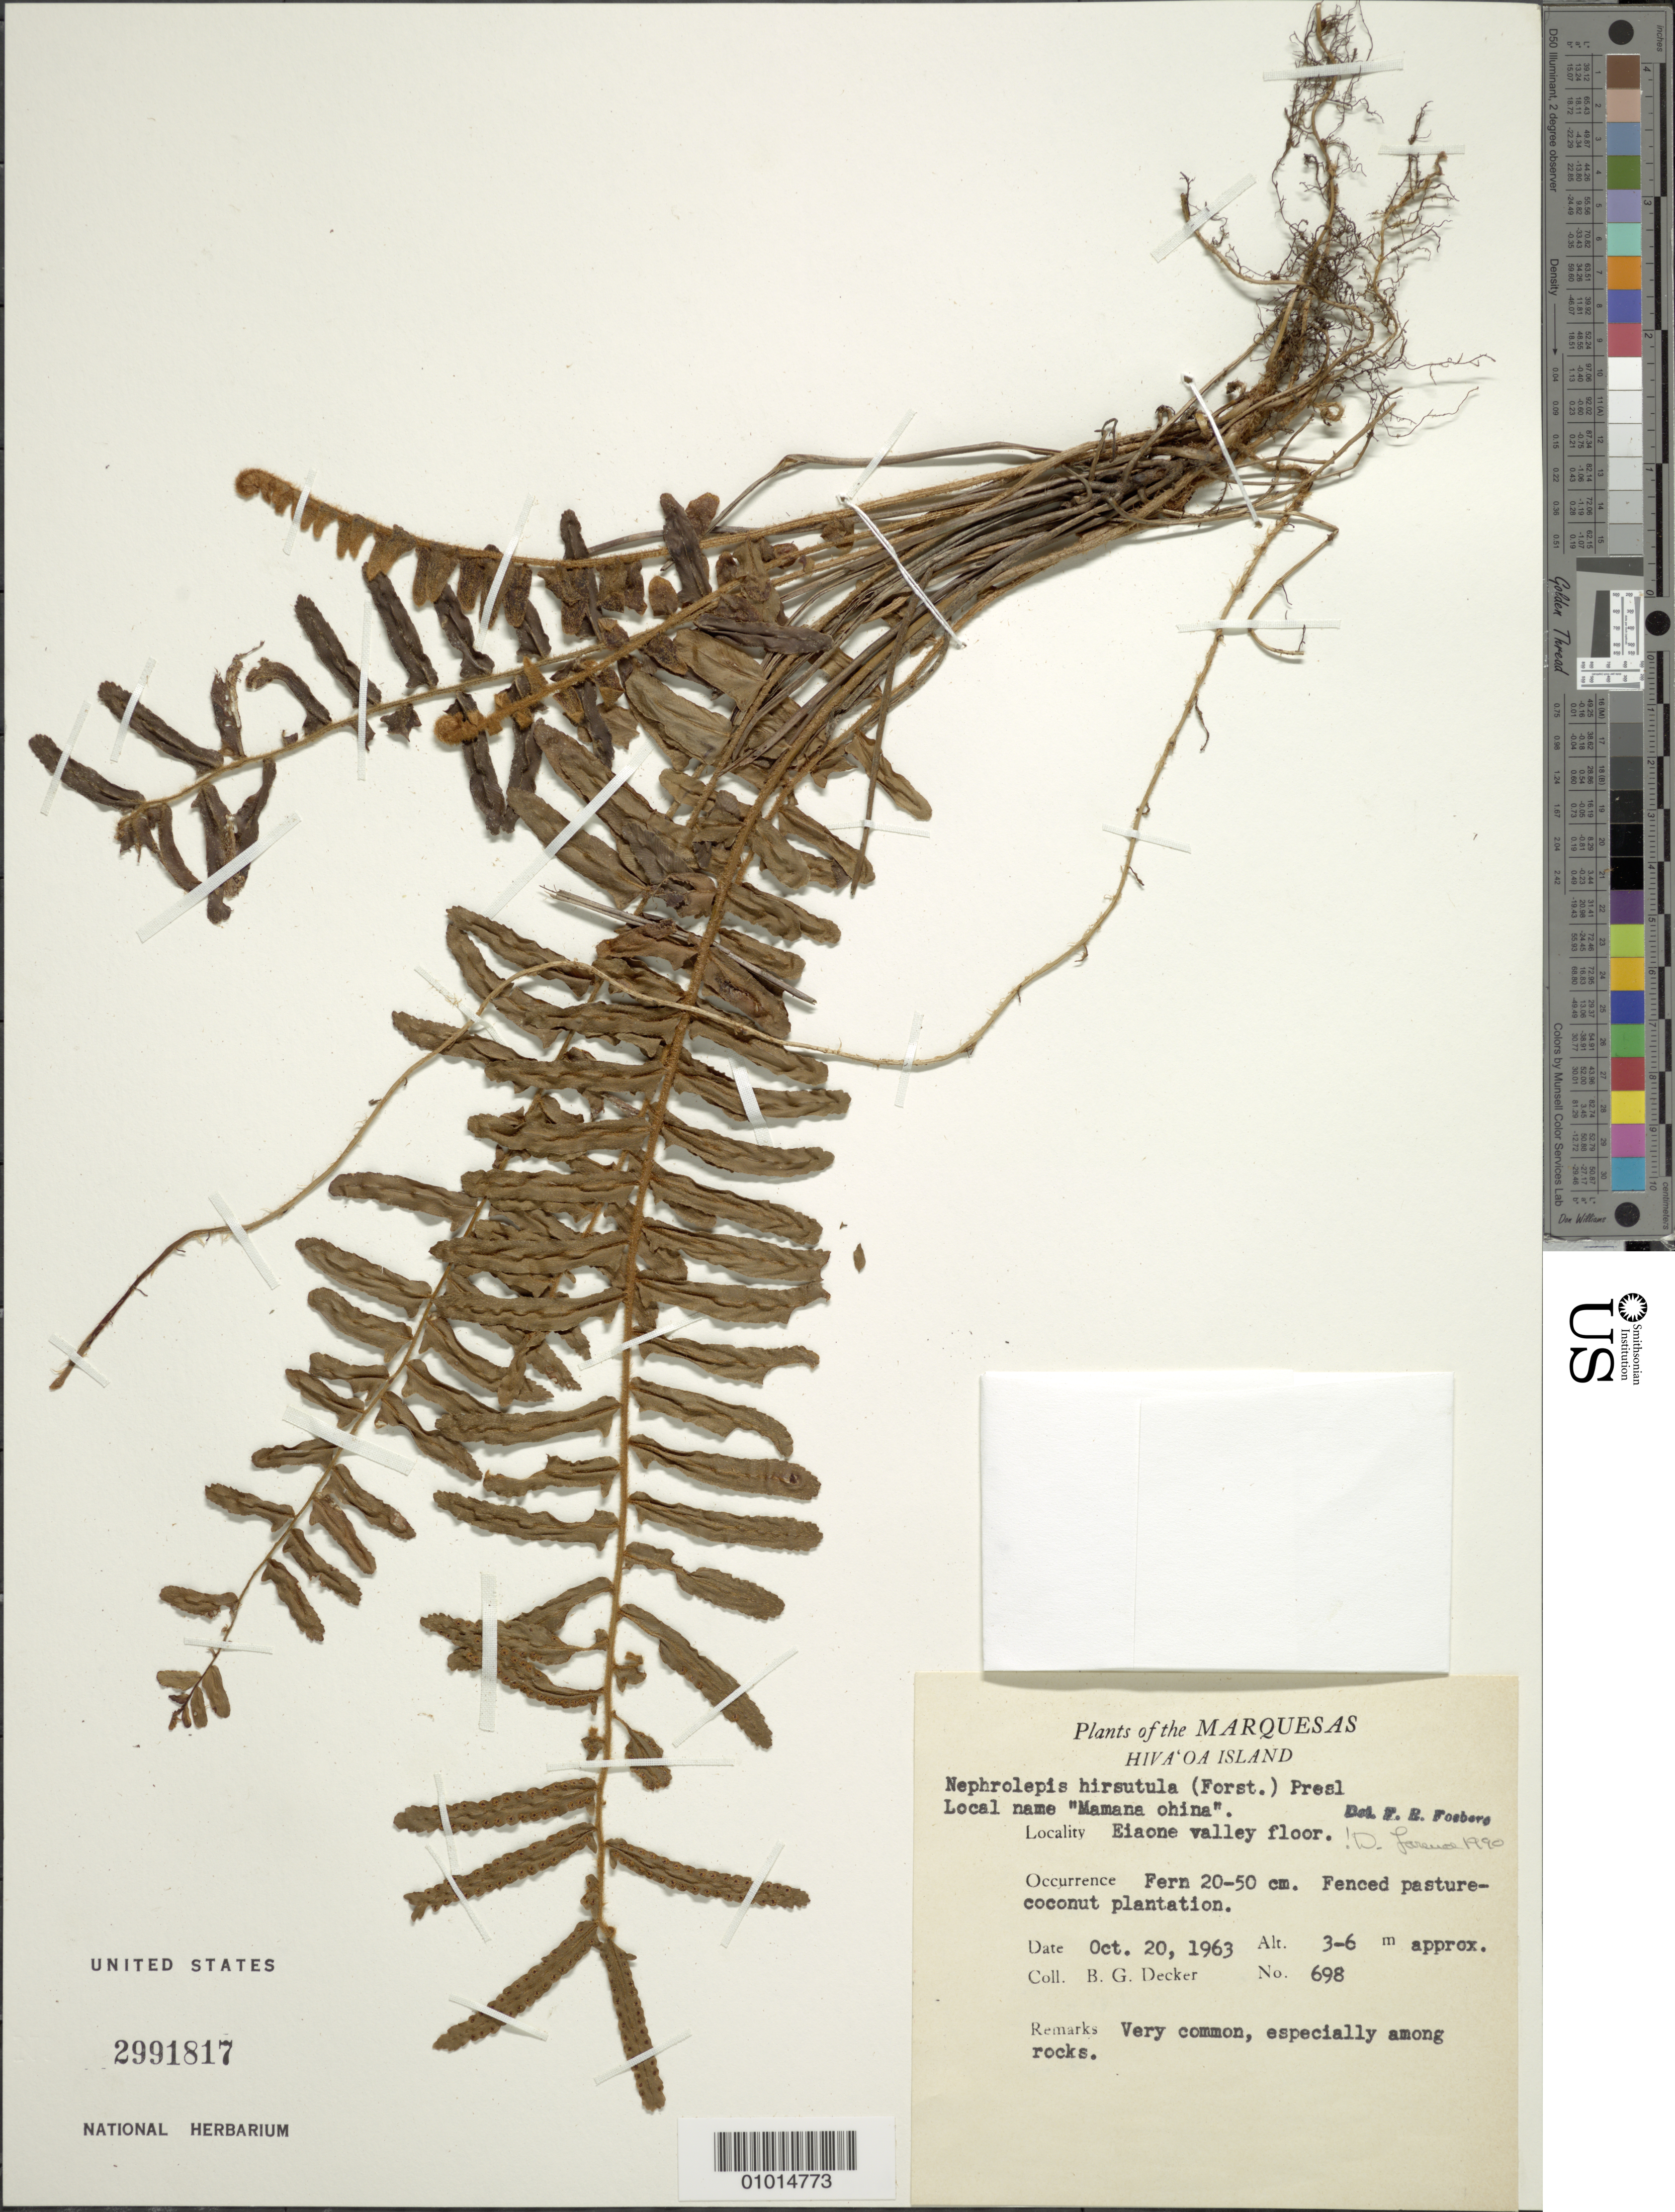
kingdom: Plantae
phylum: Tracheophyta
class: Polypodiopsida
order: Polypodiales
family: Nephrolepidaceae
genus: Nephrolepis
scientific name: Nephrolepis hirsutula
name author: (G. Forst.) C. Presl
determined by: Lorence, David H., (PTBG), National Tropical Botanical Garden (UNITED STATES)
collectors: B. G. Decker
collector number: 698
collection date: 1963-10-20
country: French Polynesia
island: Hiva Oa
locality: Eiaone Valley floor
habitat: Fenced pasture-coconut plantation; very common, especially among rocks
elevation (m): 3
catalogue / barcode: US 2991817